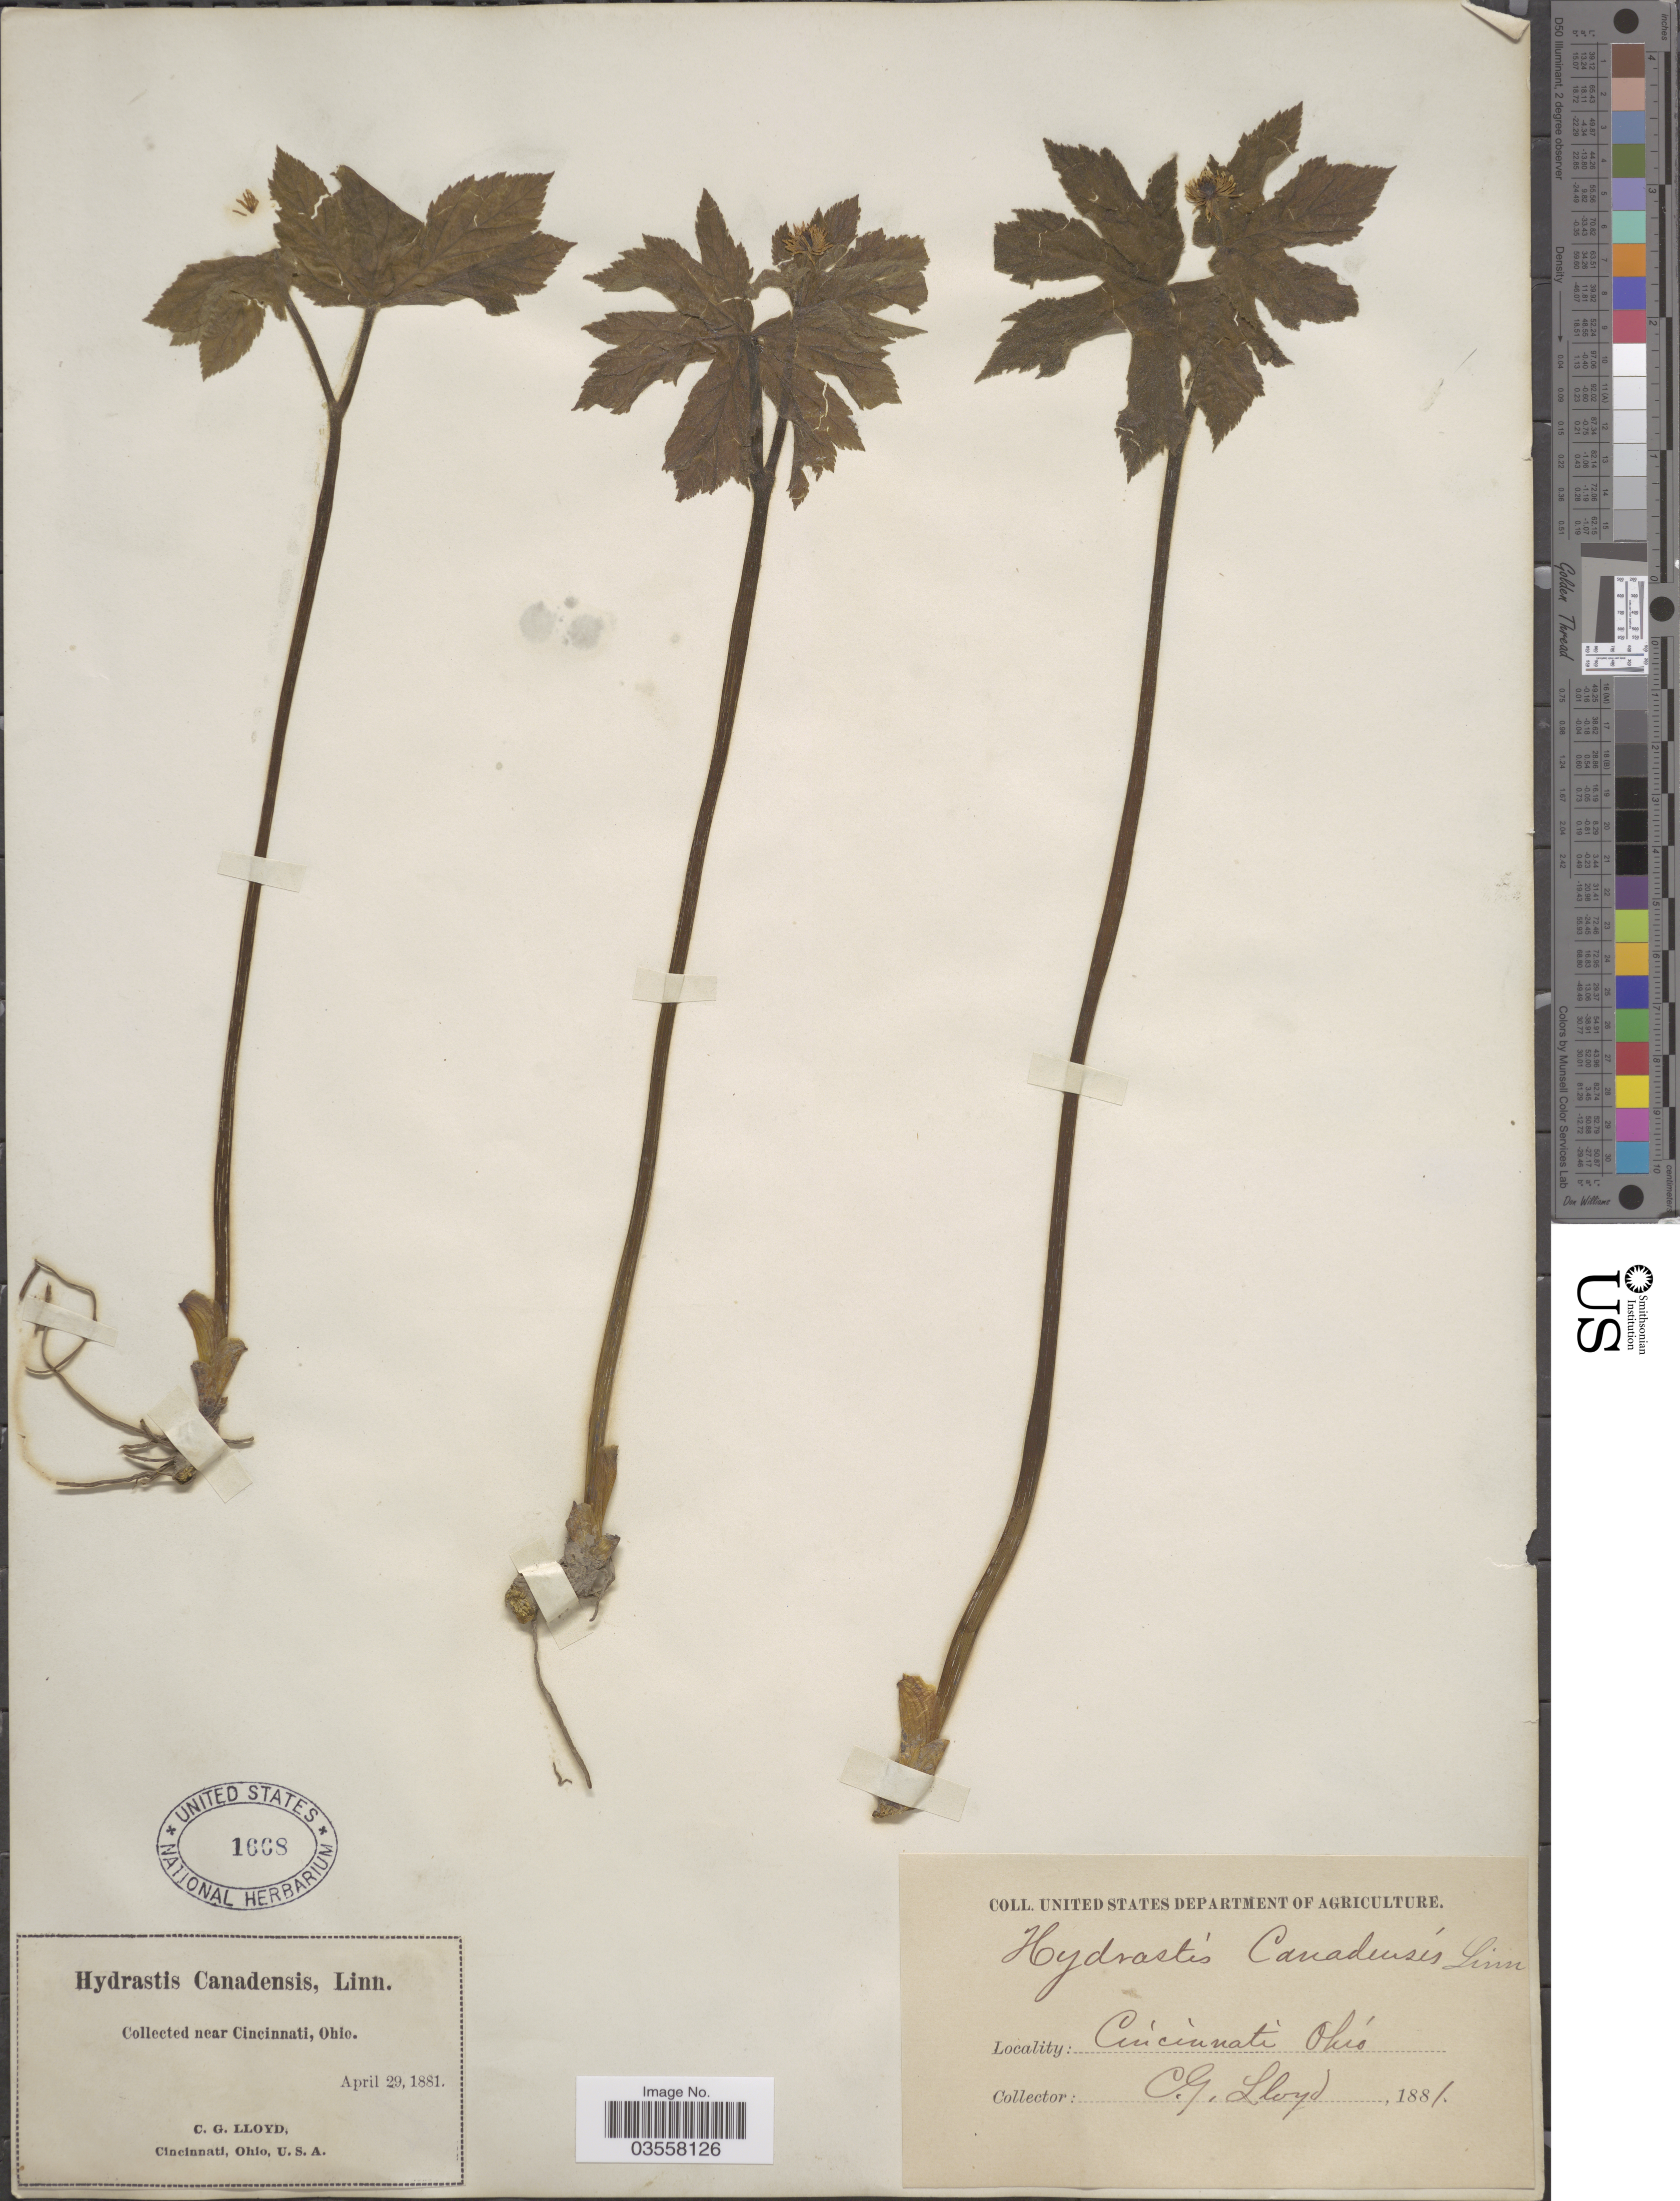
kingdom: Plantae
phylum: Tracheophyta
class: Magnoliopsida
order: Ranunculales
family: Ranunculaceae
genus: Hydrastis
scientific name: Hydrastis canadensis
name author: L.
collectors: C. G. Lloyd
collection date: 1881-04-29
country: United States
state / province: Ohio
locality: Near Cincinnati.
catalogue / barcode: US 1668